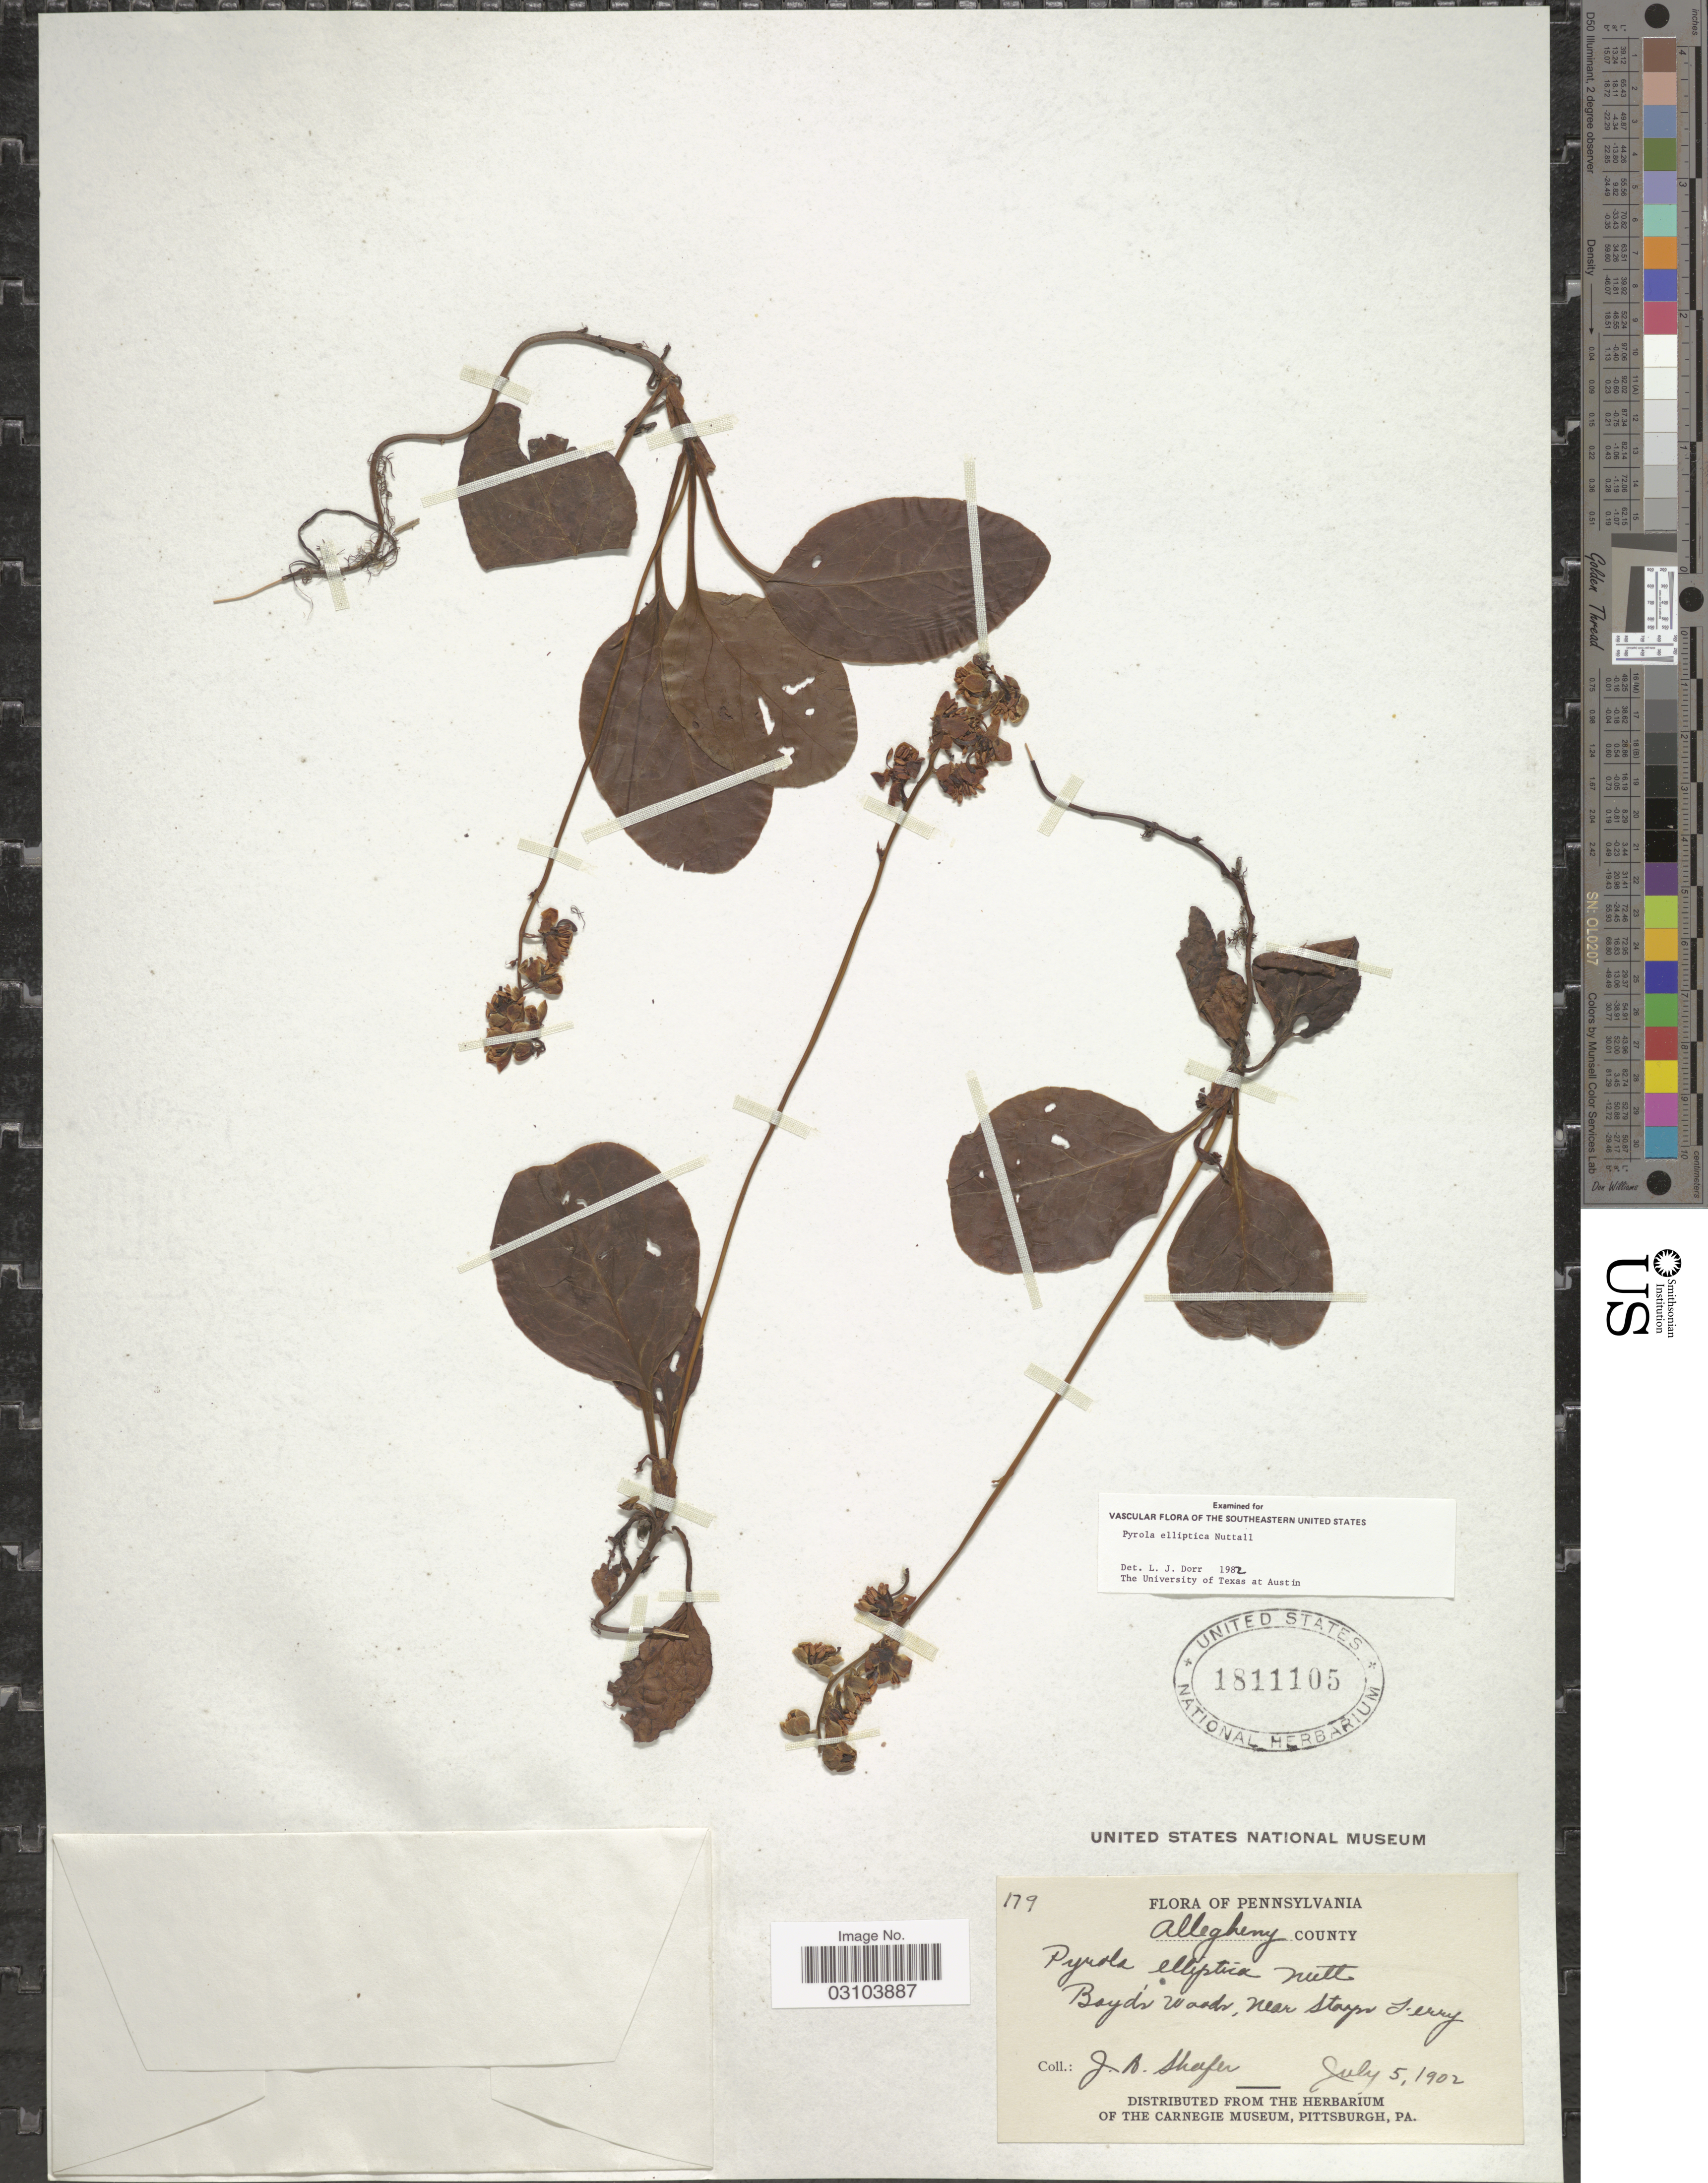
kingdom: Plantae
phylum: Tracheophyta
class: Magnoliopsida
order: Ericales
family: Ericaceae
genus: Pyrola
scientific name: Pyrola elliptica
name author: Nutt.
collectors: J. A. Shafer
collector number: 179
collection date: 1902-07-05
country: United States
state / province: Pennsylvania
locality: Allegheny County. Boyd's woods, near Stoops Ferry.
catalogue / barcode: US 1811105